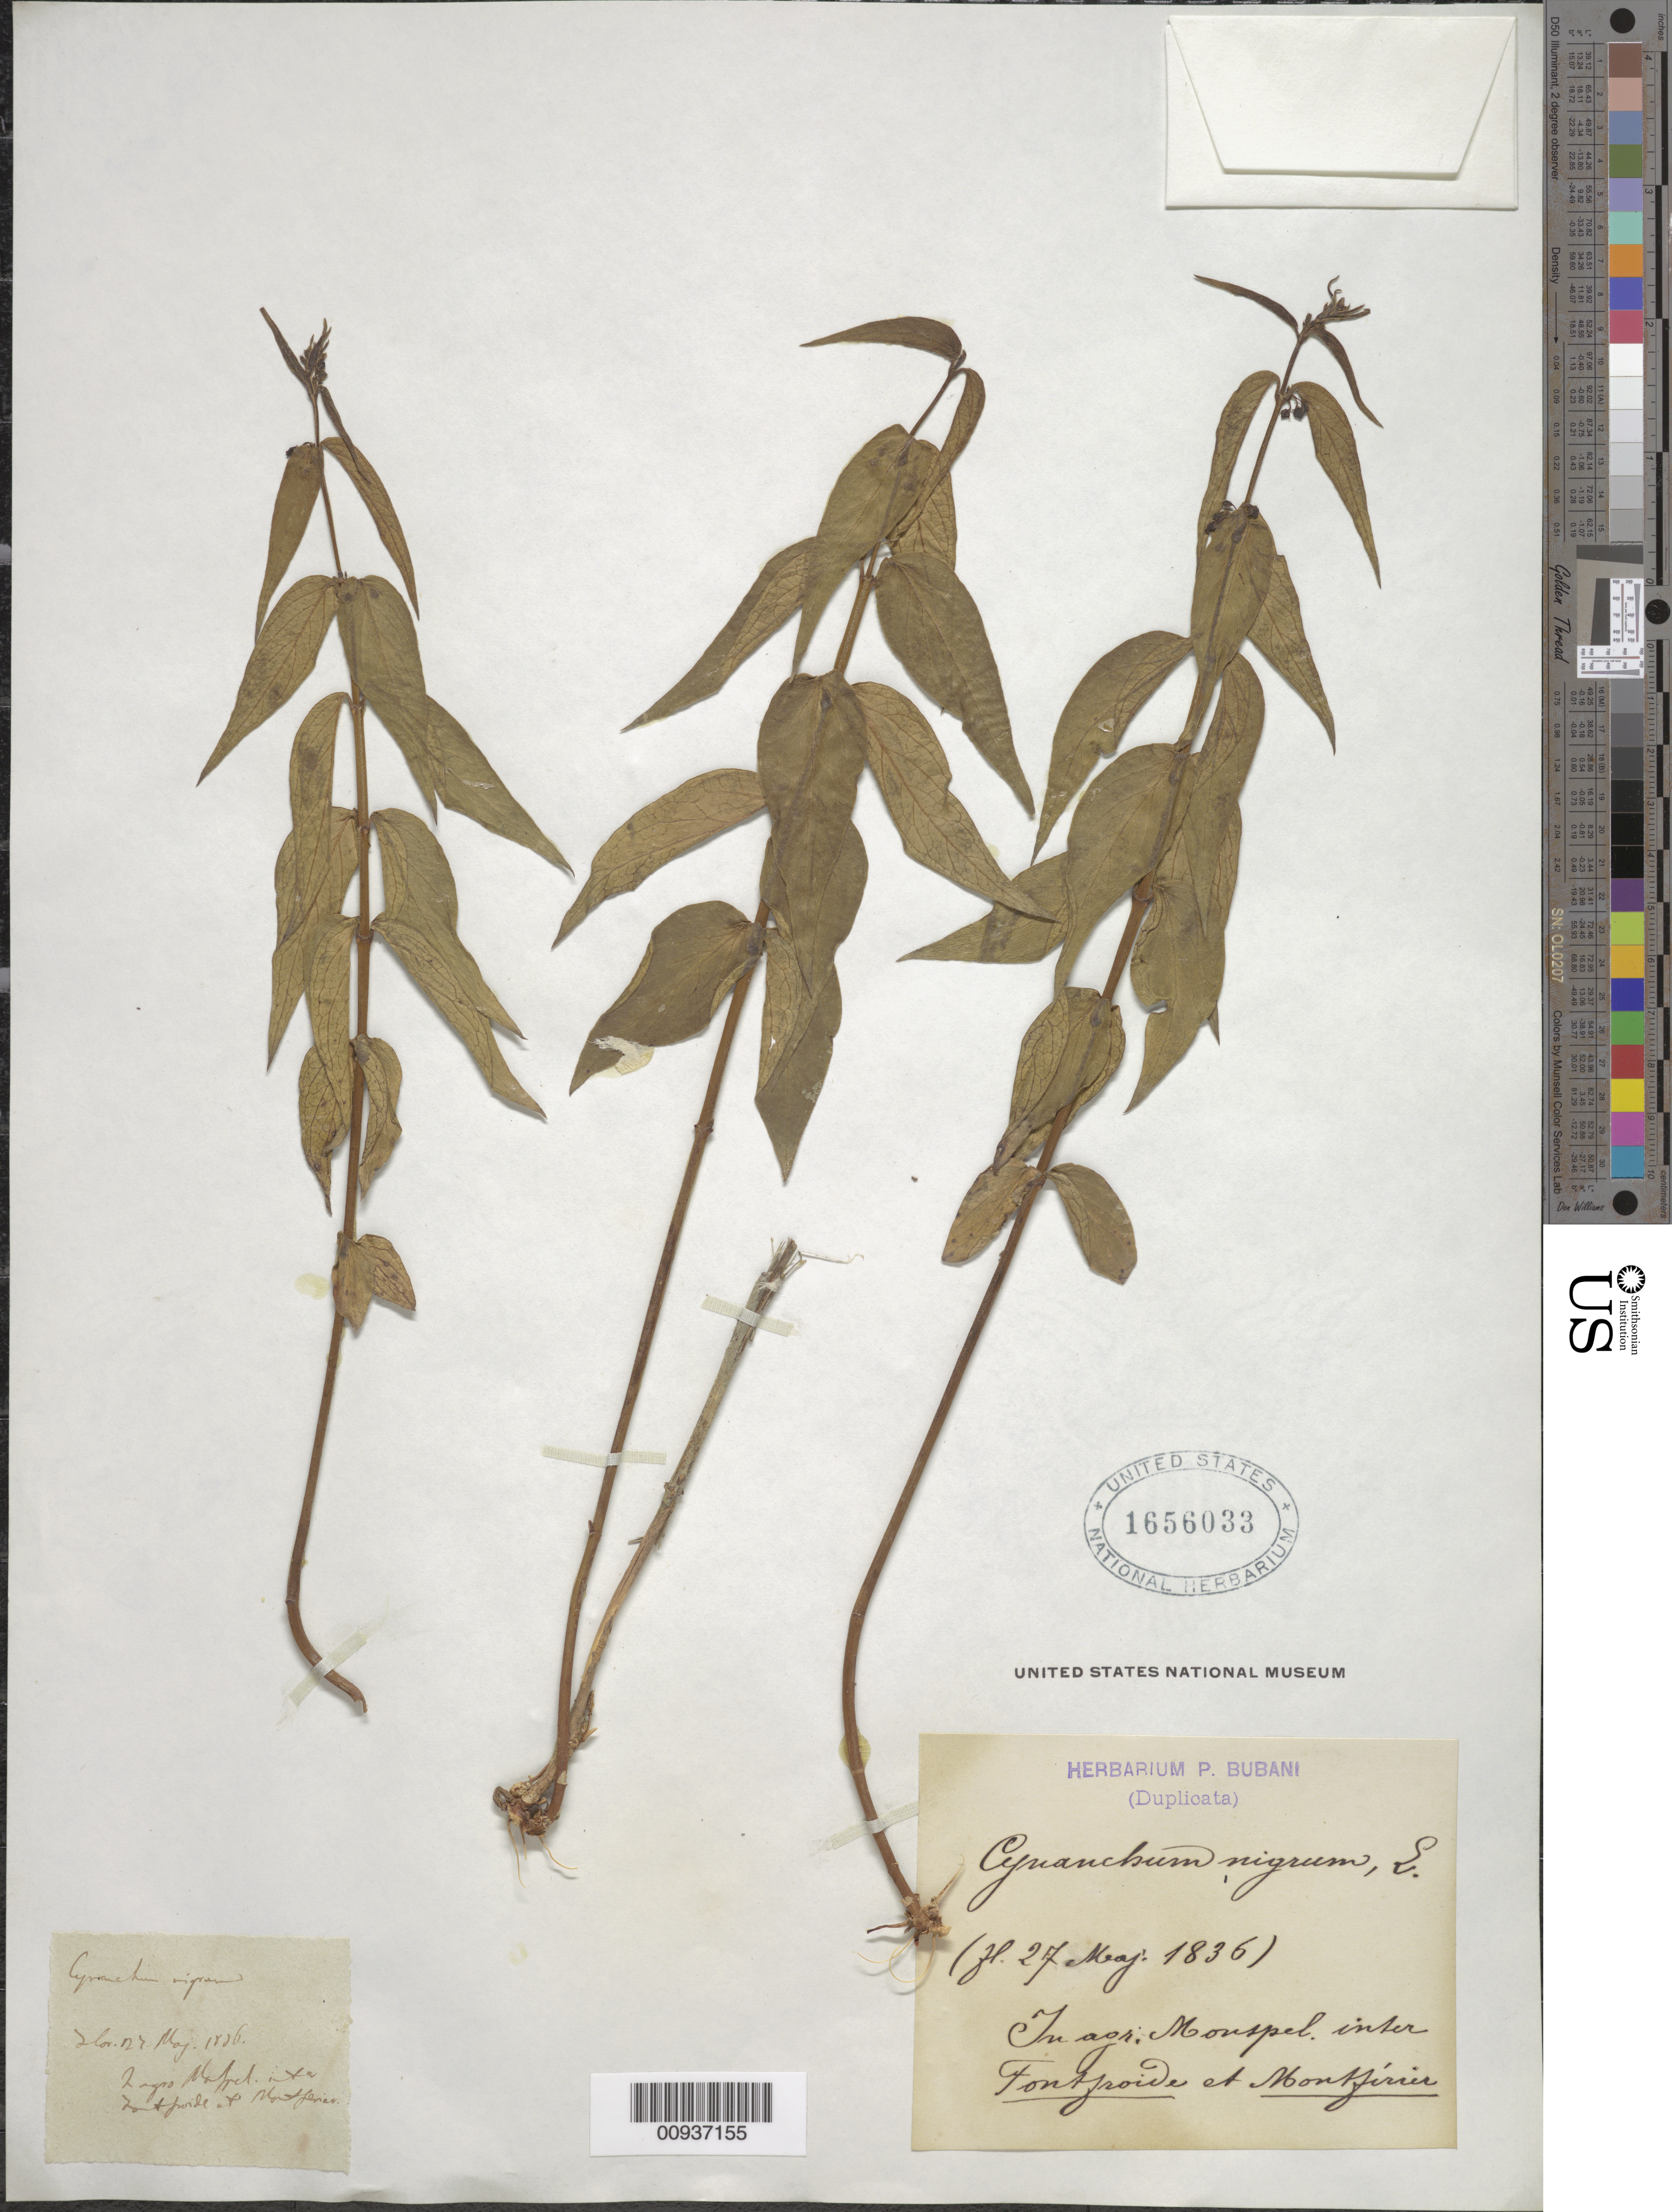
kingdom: Plantae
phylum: Tracheophyta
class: Magnoliopsida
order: Gentianales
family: Apocynaceae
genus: Cynanchum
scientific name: Cynanchum nigrum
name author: L.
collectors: P. Bubani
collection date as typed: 27 May 1836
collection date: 1836-05-27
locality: In agr. Monspel infer fon[t]froide et Mont[pirrer].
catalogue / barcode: US 1656033